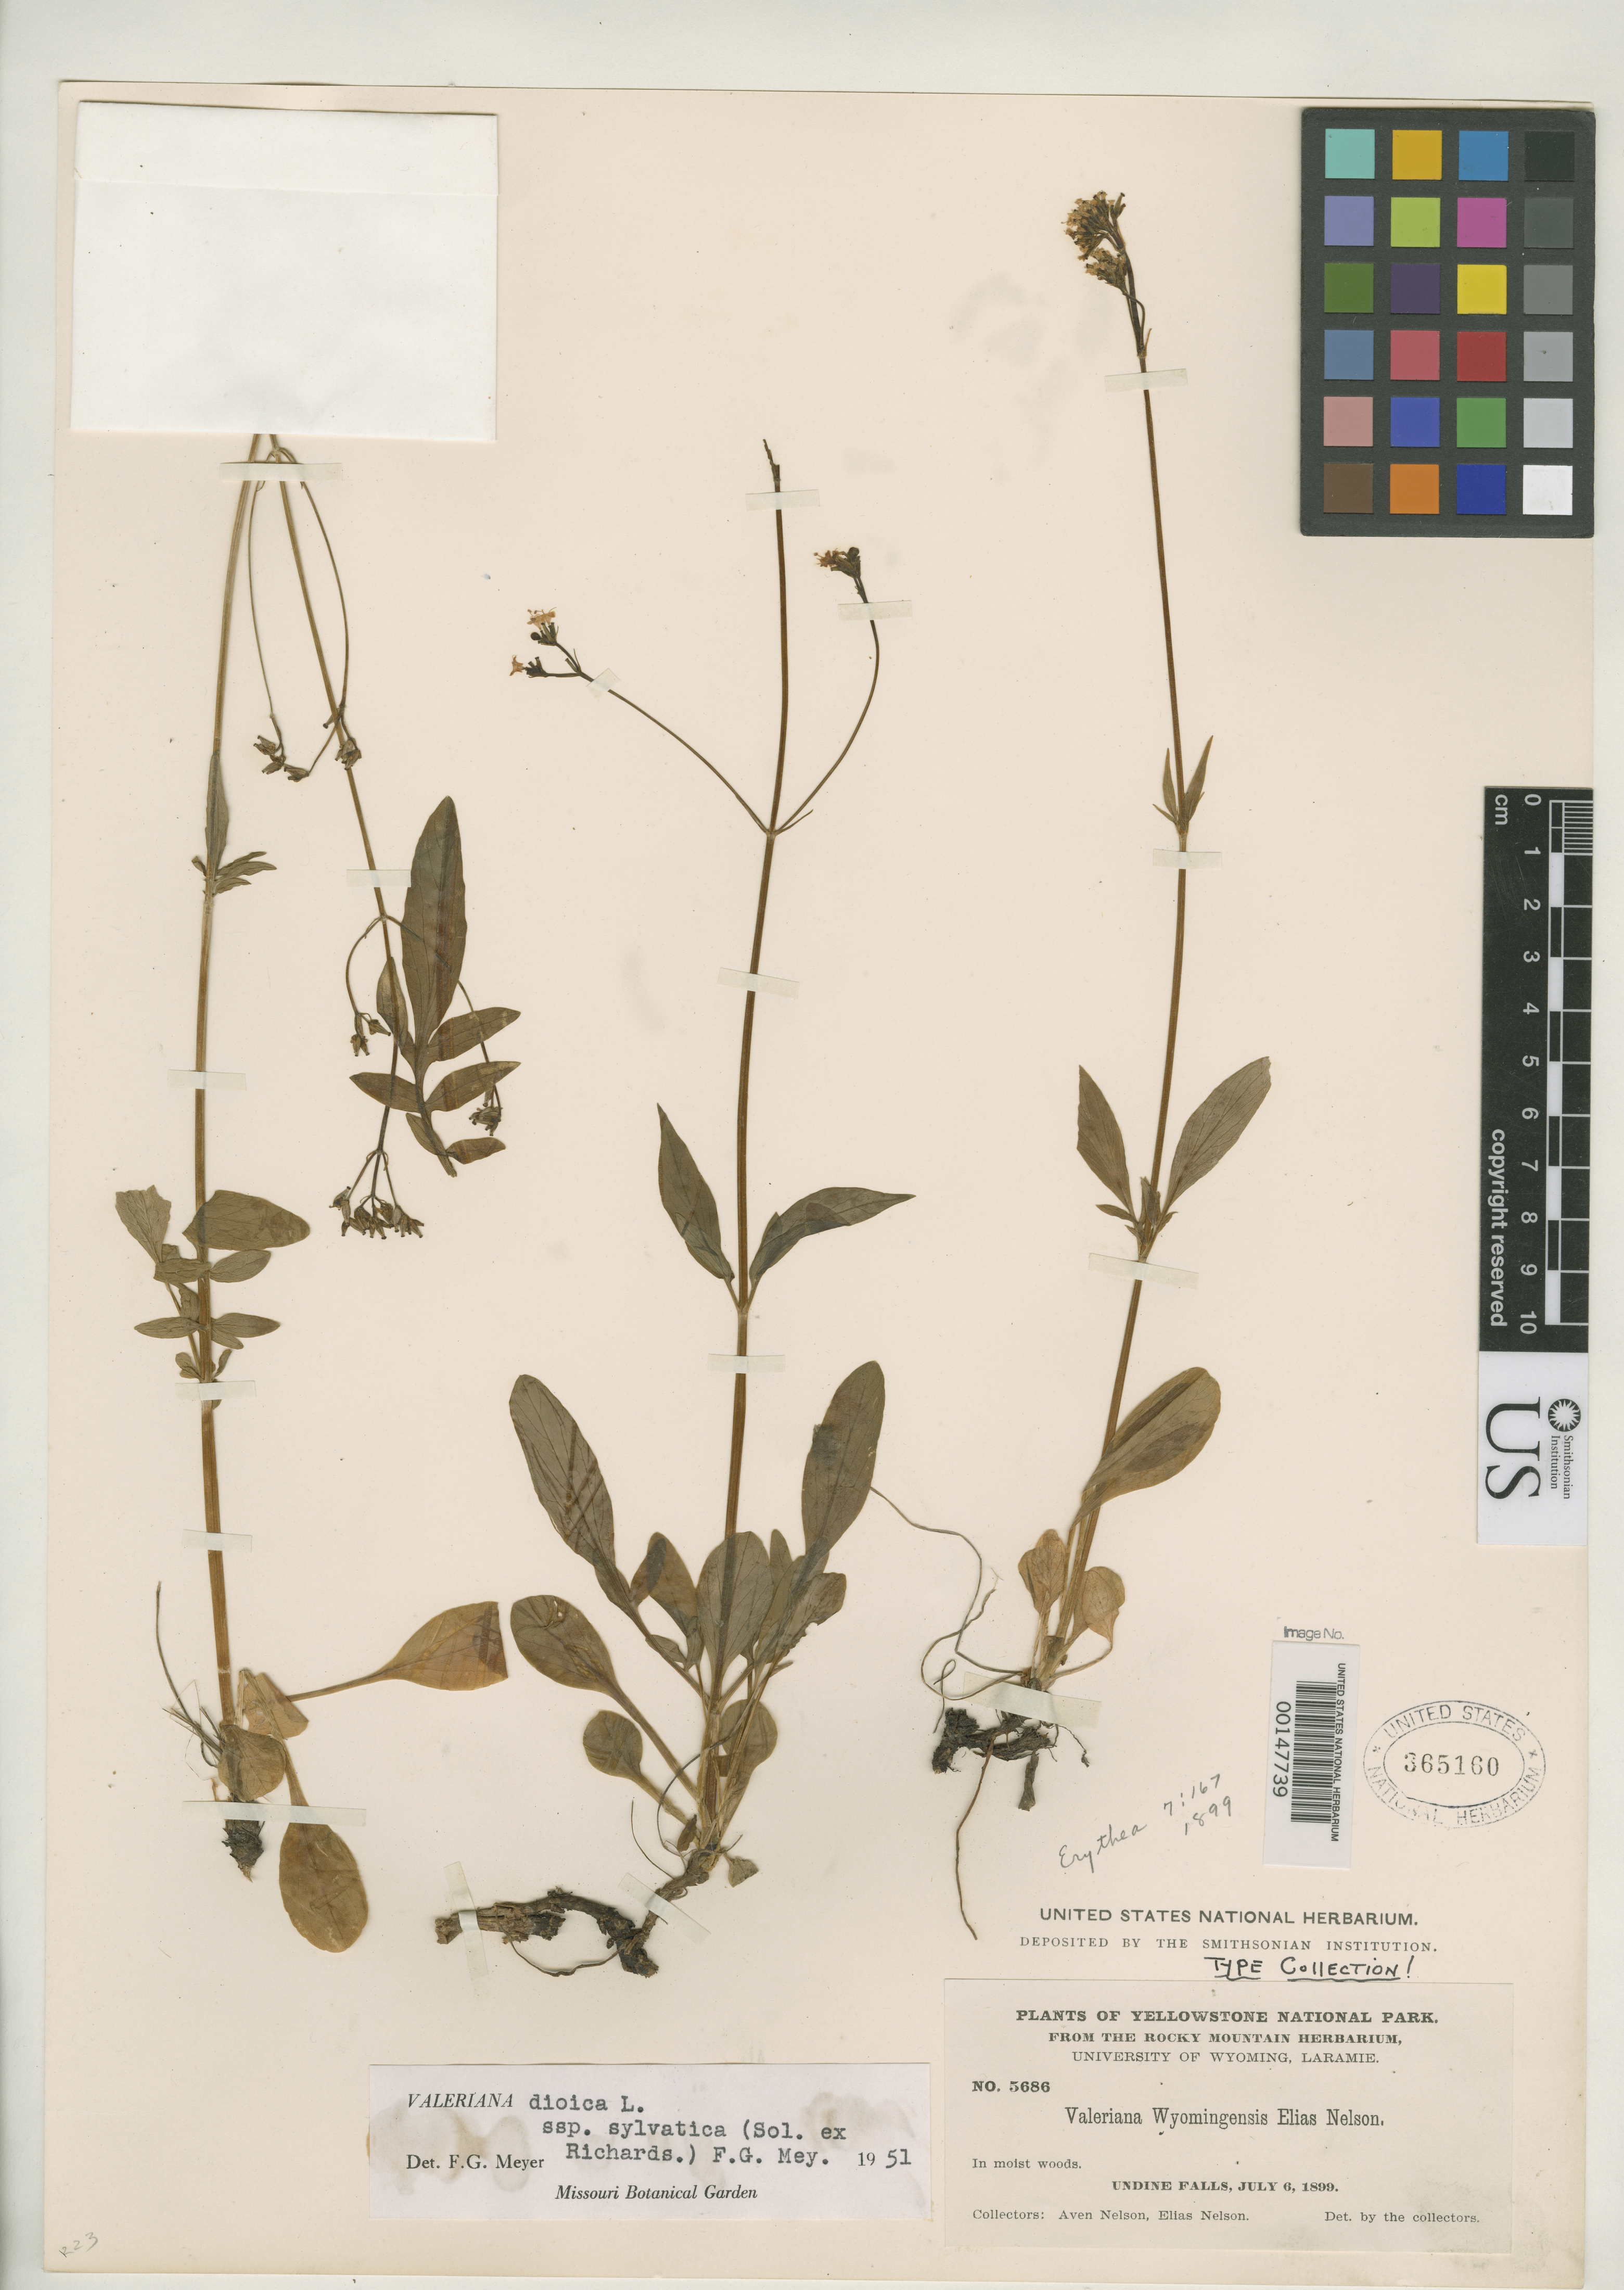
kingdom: Plantae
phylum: Tracheophyta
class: Magnoliopsida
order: Dipsacales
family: Caprifoliaceae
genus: Valeriana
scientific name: Valeriana wyomingensis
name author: E.E. Nelson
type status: Isotype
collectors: E. Nelson & A. Nelson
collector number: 5686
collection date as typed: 06 Jul 1899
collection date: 1899-07-06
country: United States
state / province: Wyoming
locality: Near Undine Falls, Yellowstone National Park.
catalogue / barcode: US 365160